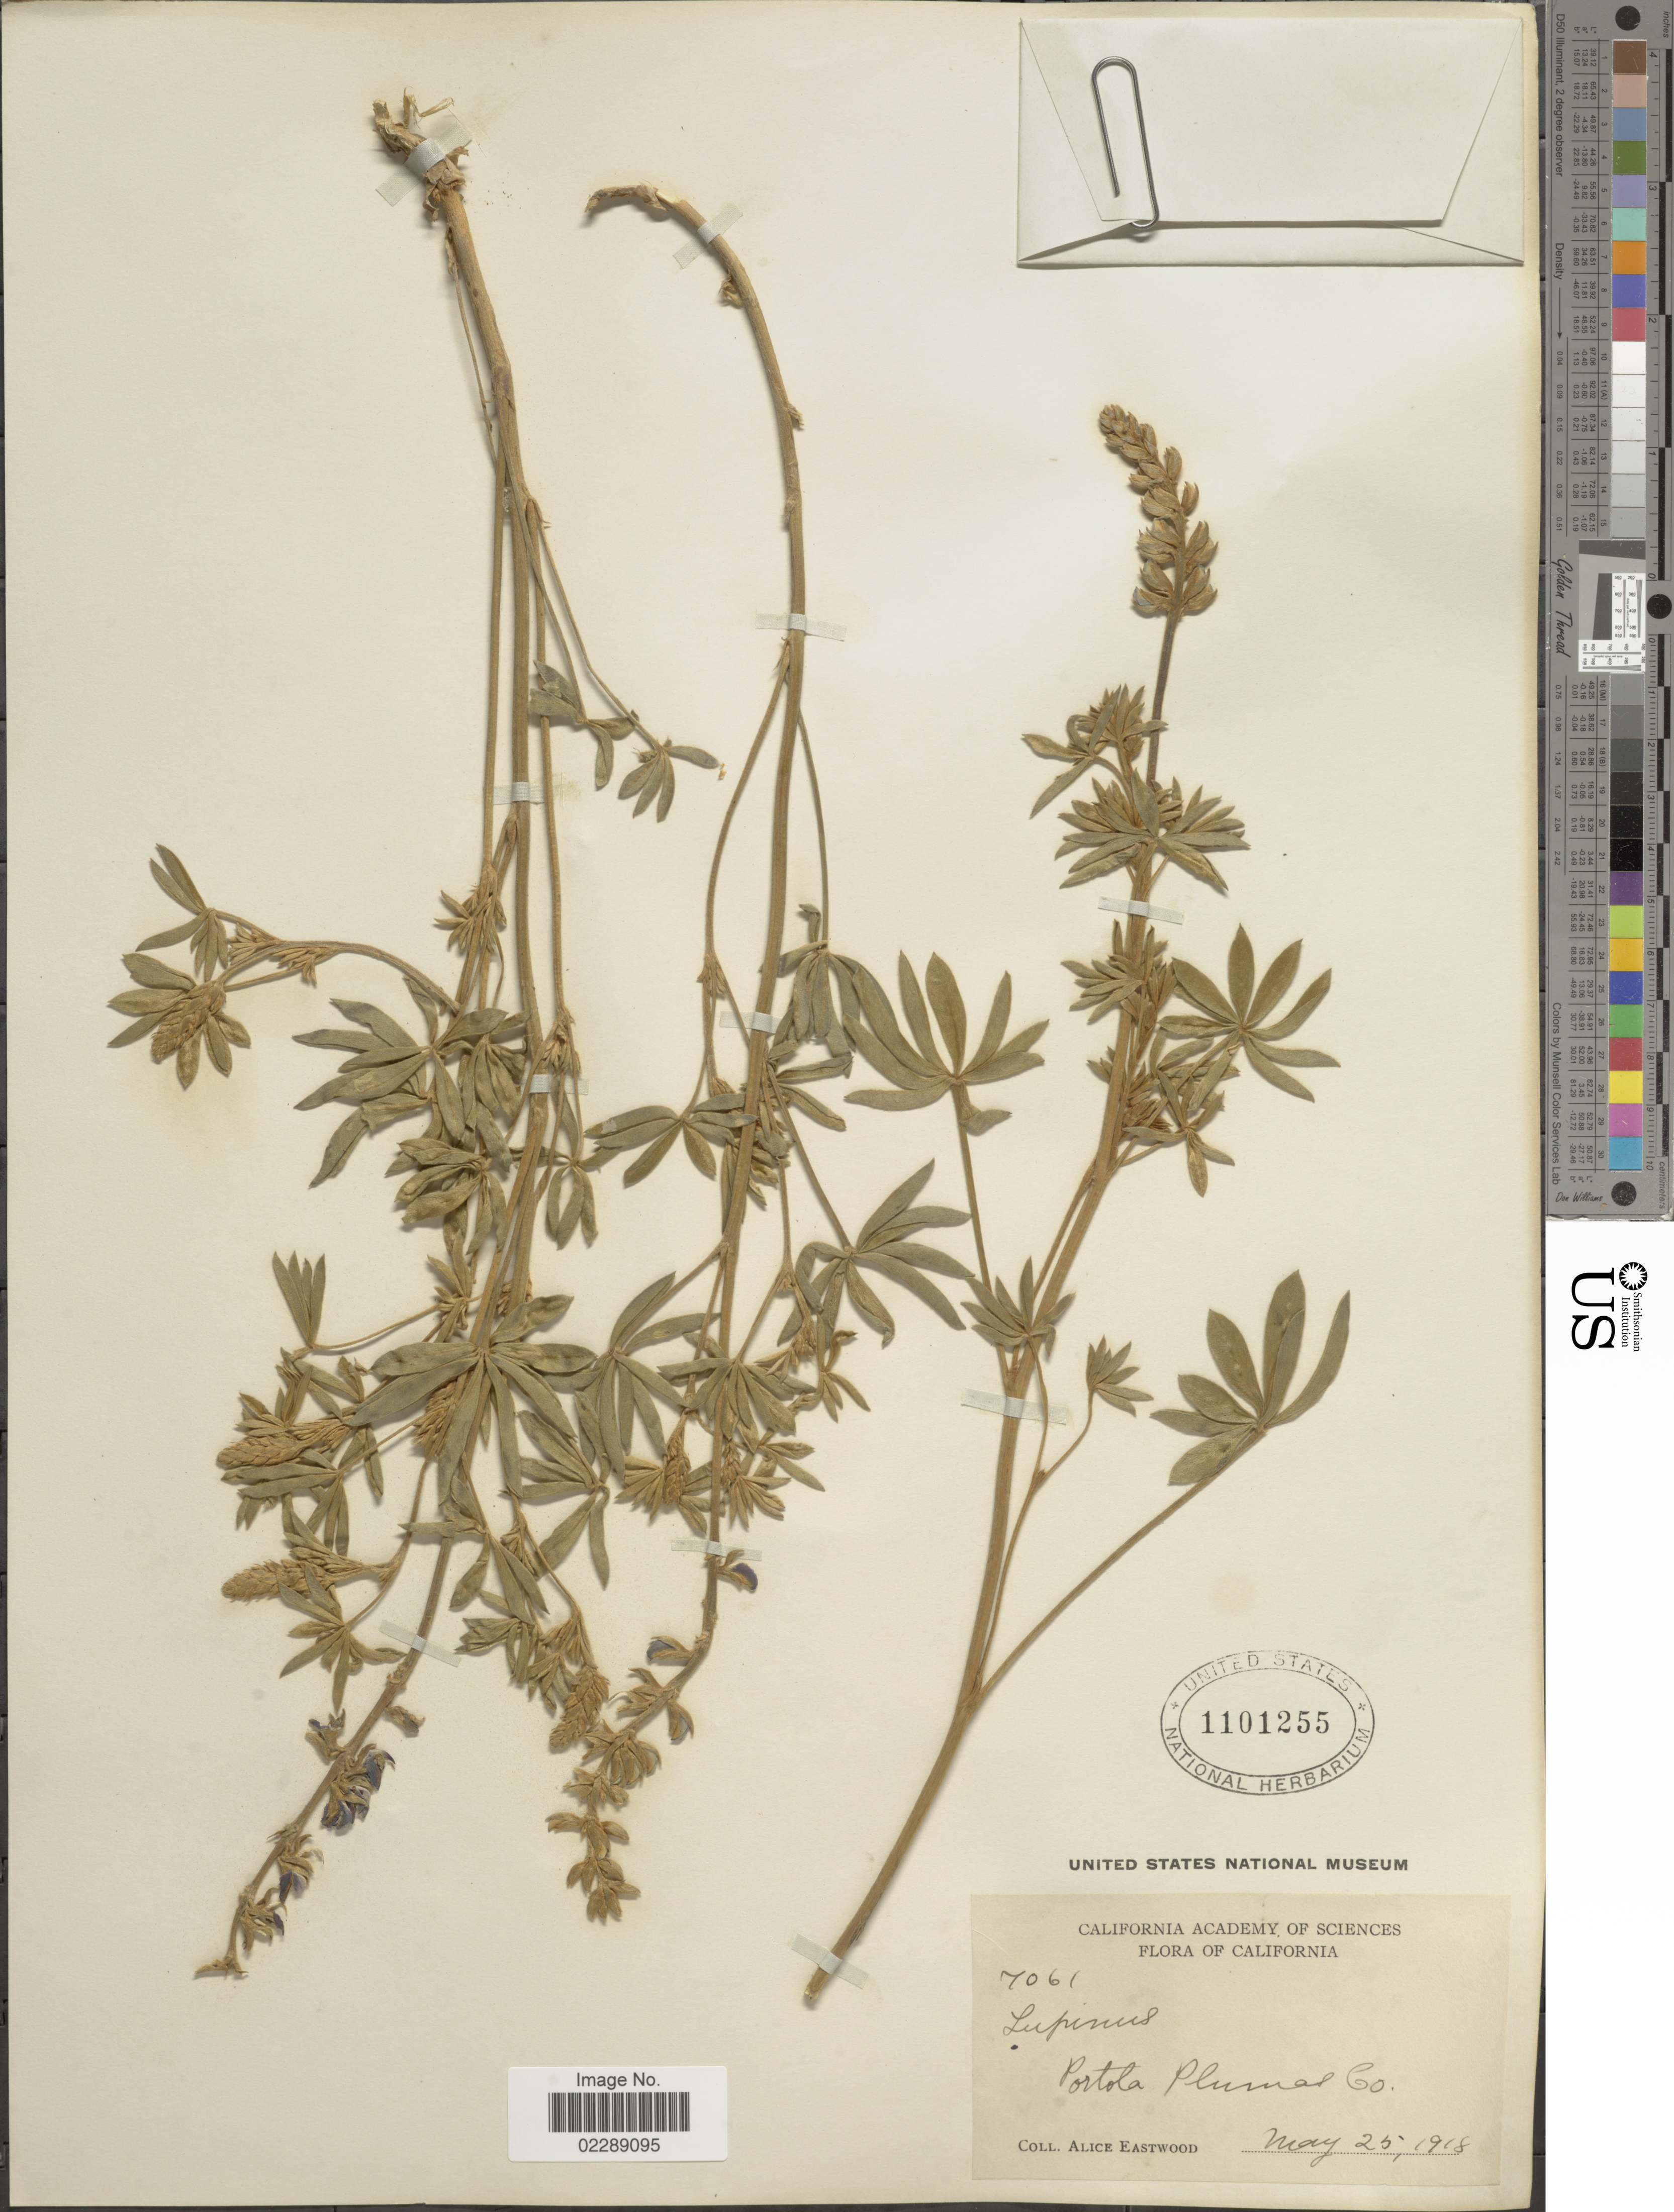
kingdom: Plantae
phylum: Tracheophyta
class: Magnoliopsida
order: Fabales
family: Fabaceae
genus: Lupinus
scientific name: Lupinus sp.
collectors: A. Eastwood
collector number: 7061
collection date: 1918-05-25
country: United States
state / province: California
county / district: Plumas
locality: Portola, Plumas Co.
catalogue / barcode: US 1101255